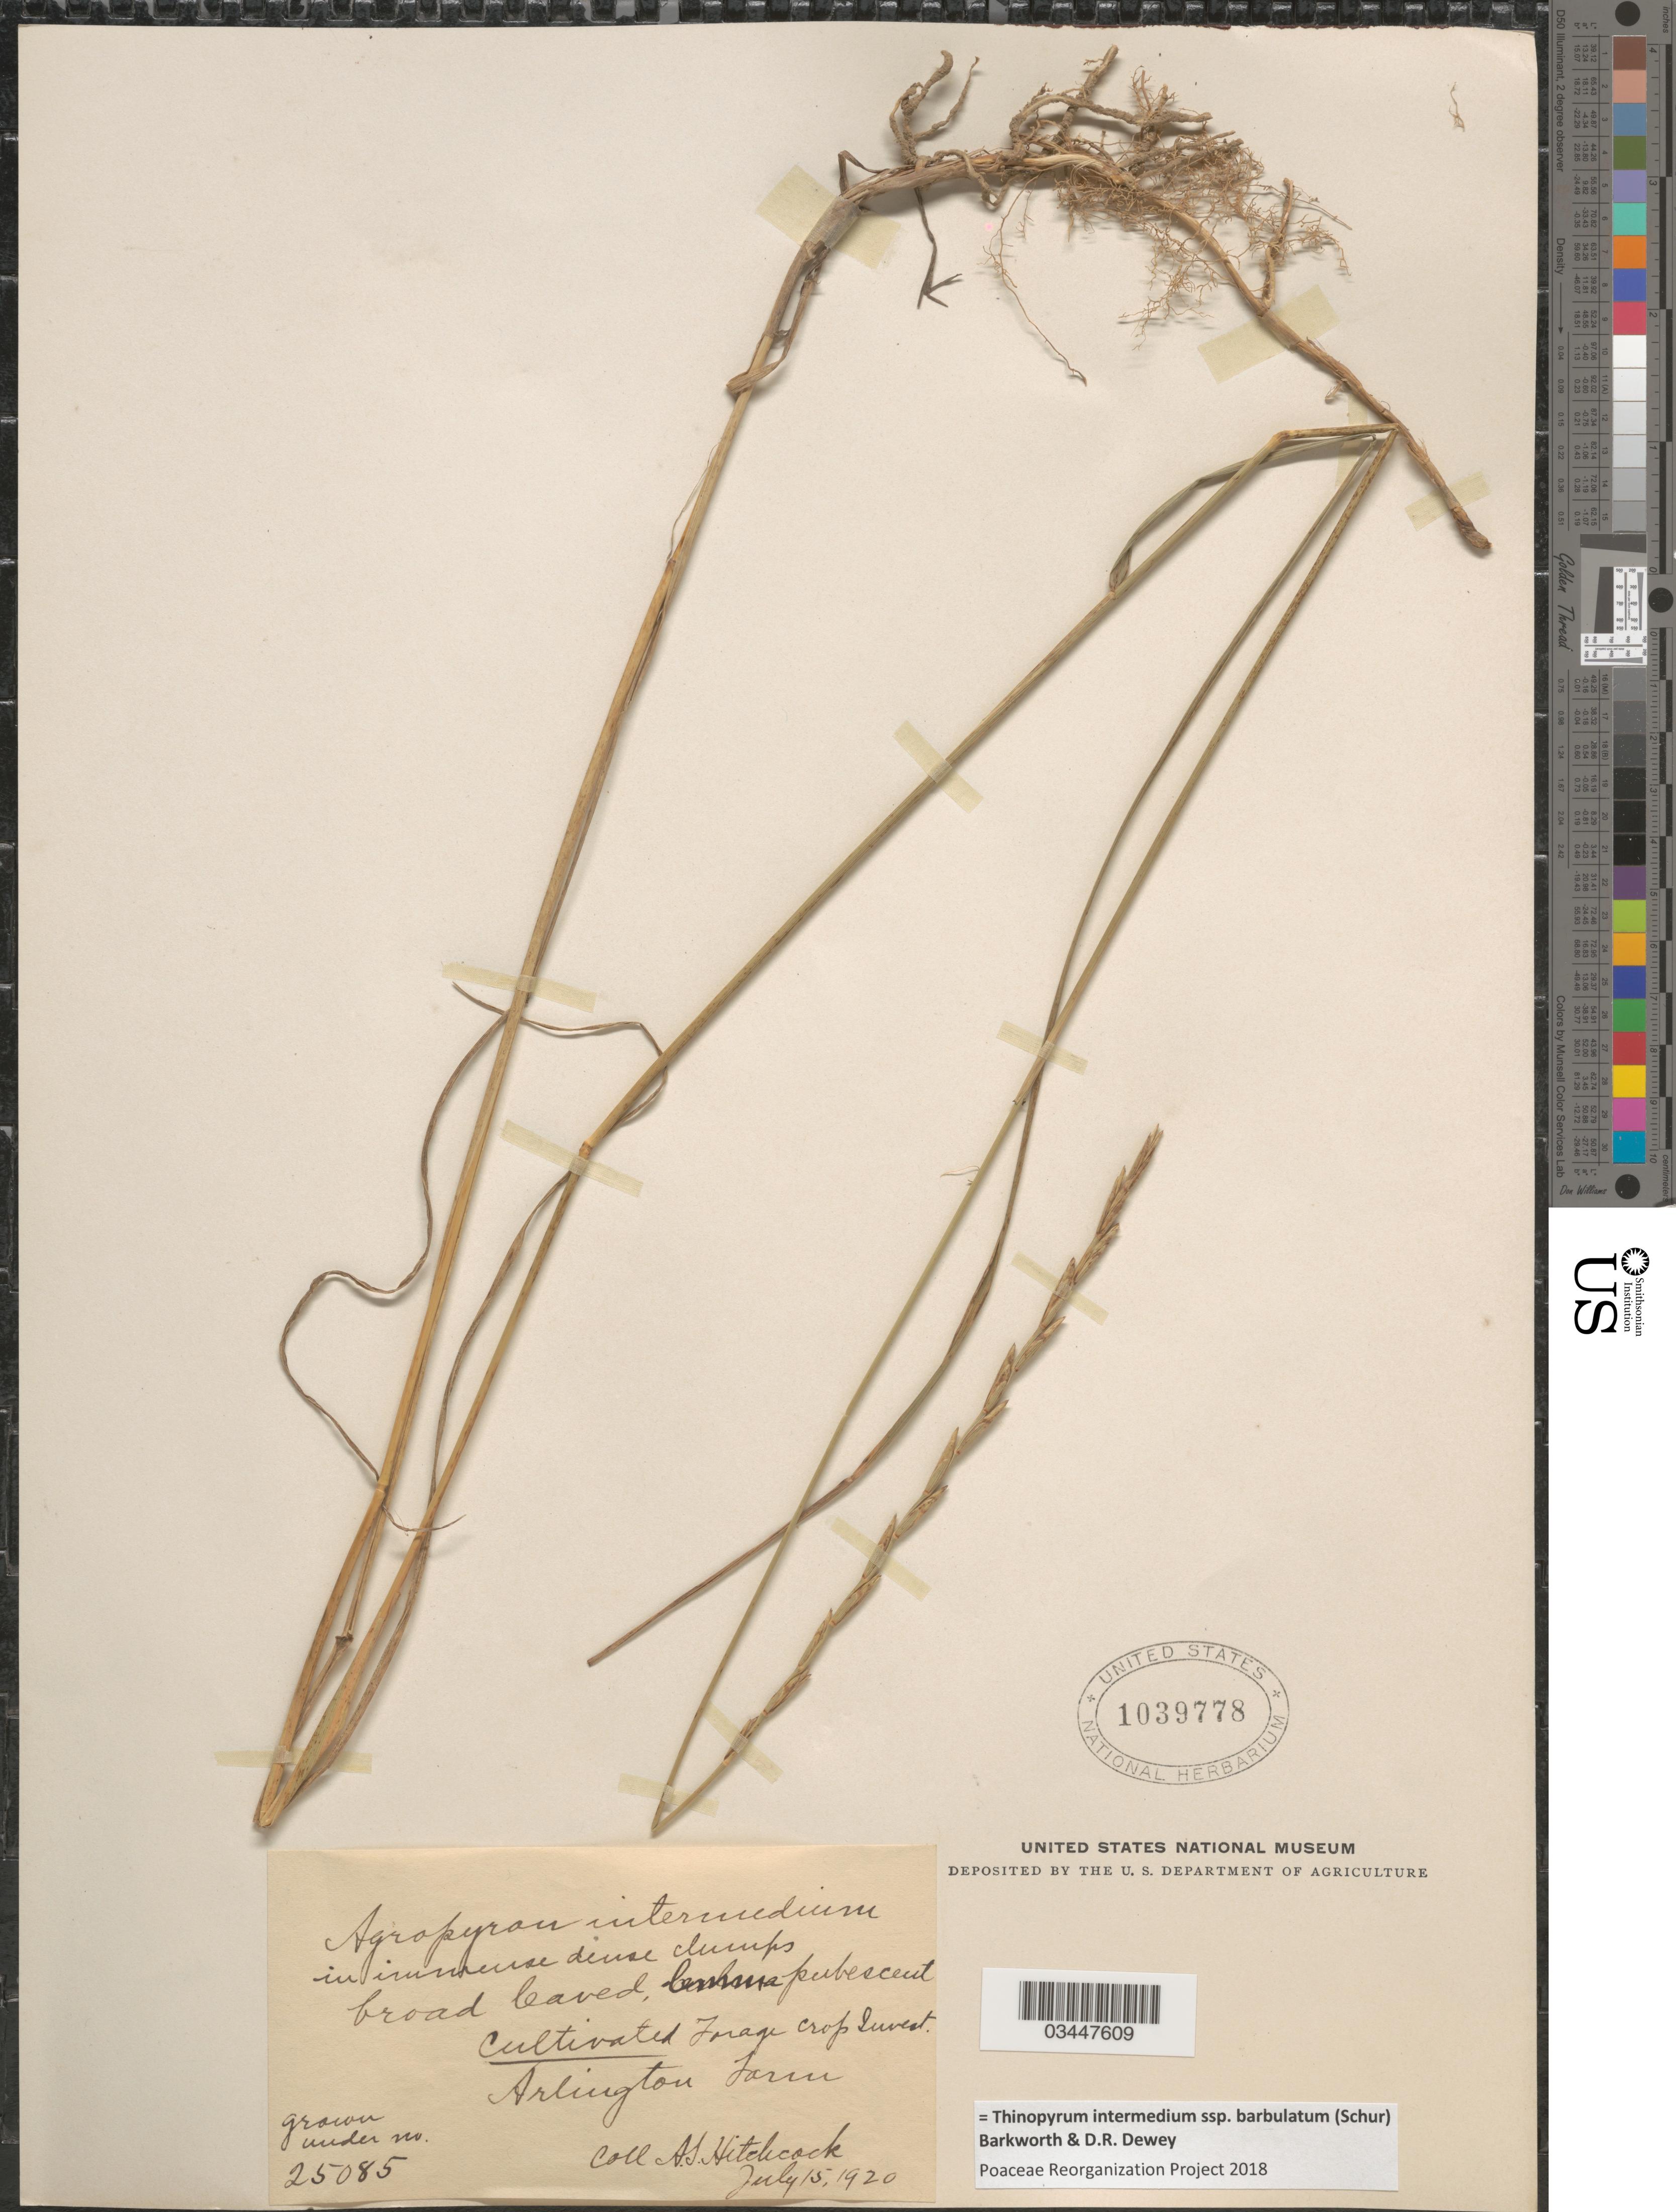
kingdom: Plantae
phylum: Tracheophyta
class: Liliopsida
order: Poales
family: Poaceae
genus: Thinopyrum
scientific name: Thinopyrum intermedium subsp. barbulatum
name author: (Schur) Barkworth & Dewey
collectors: A. S. Hitchcock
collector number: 25085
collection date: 1920-07-15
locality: Forage Crop Surest. Arlington Farm.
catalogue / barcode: US 1039778